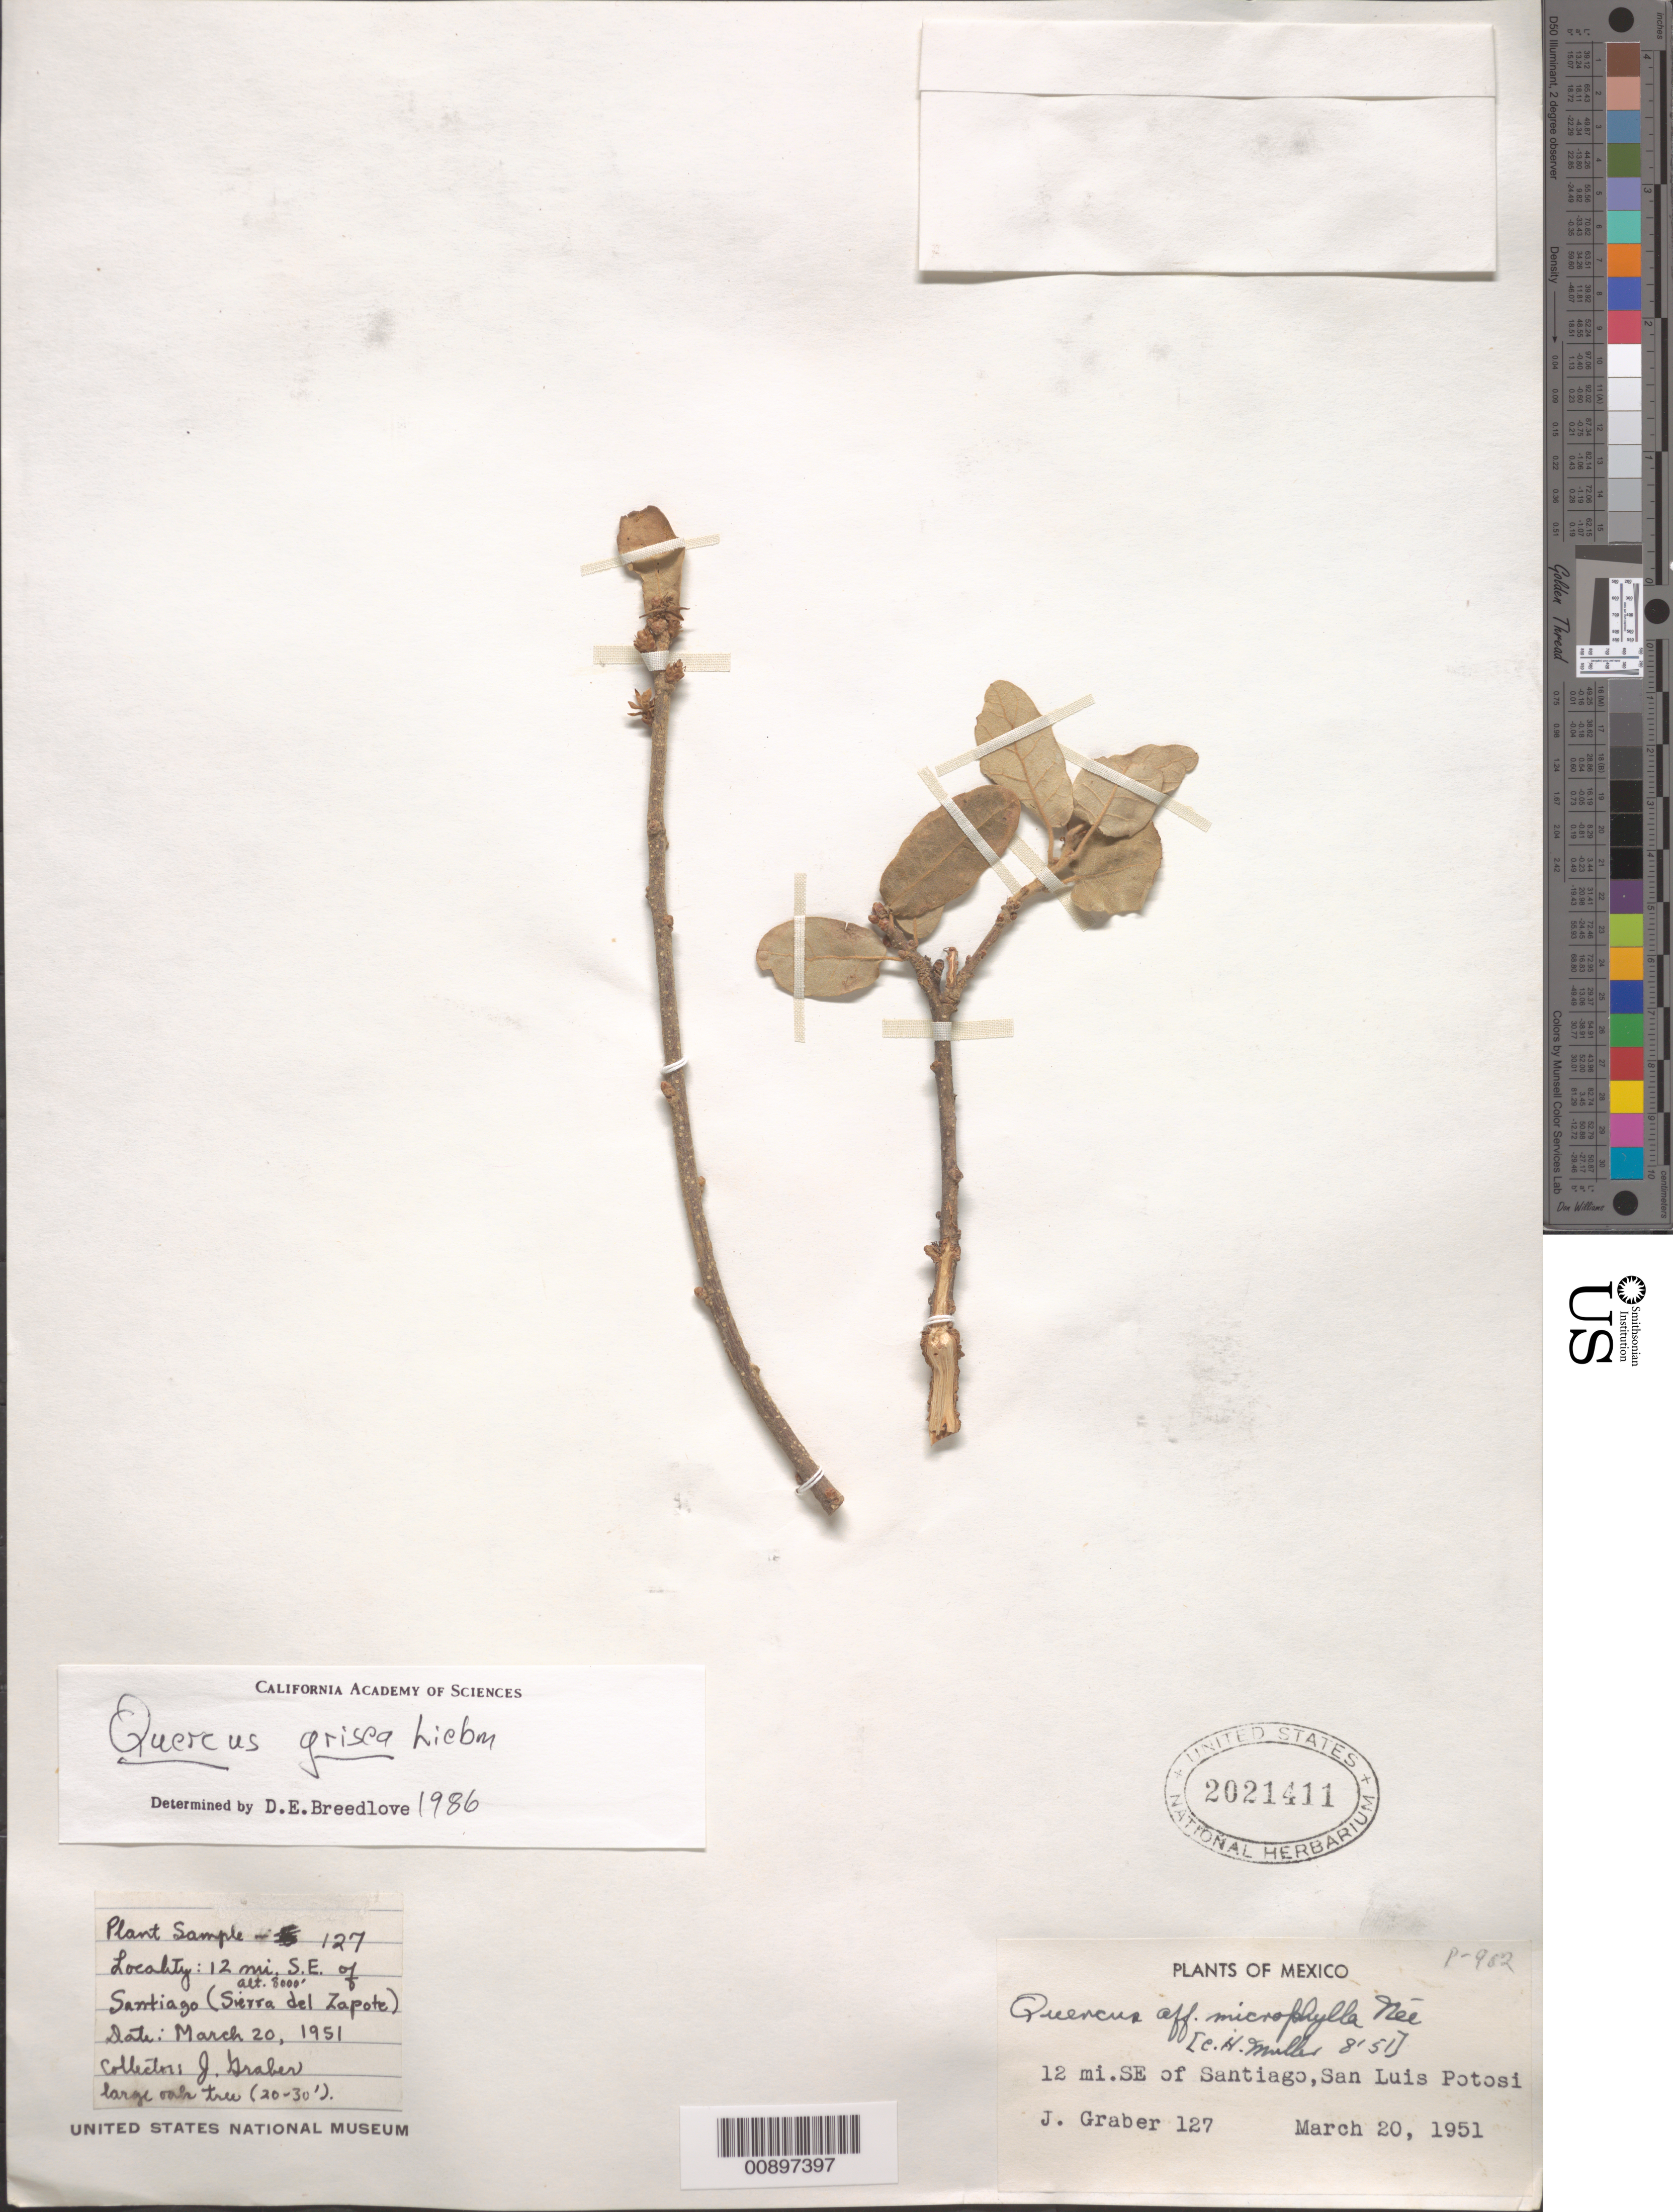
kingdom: Plantae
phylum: Tracheophyta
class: Magnoliopsida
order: Fagales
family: Fagaceae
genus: Quercus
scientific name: Quercus grisea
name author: Liebm.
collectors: J. Graber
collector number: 127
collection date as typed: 20 Mar 1951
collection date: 1951-03-20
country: Mexico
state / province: San Luis Potosí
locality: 12 mi. SE of Santiago (Sierra del Zapote).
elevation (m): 2438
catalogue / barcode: US 2021411